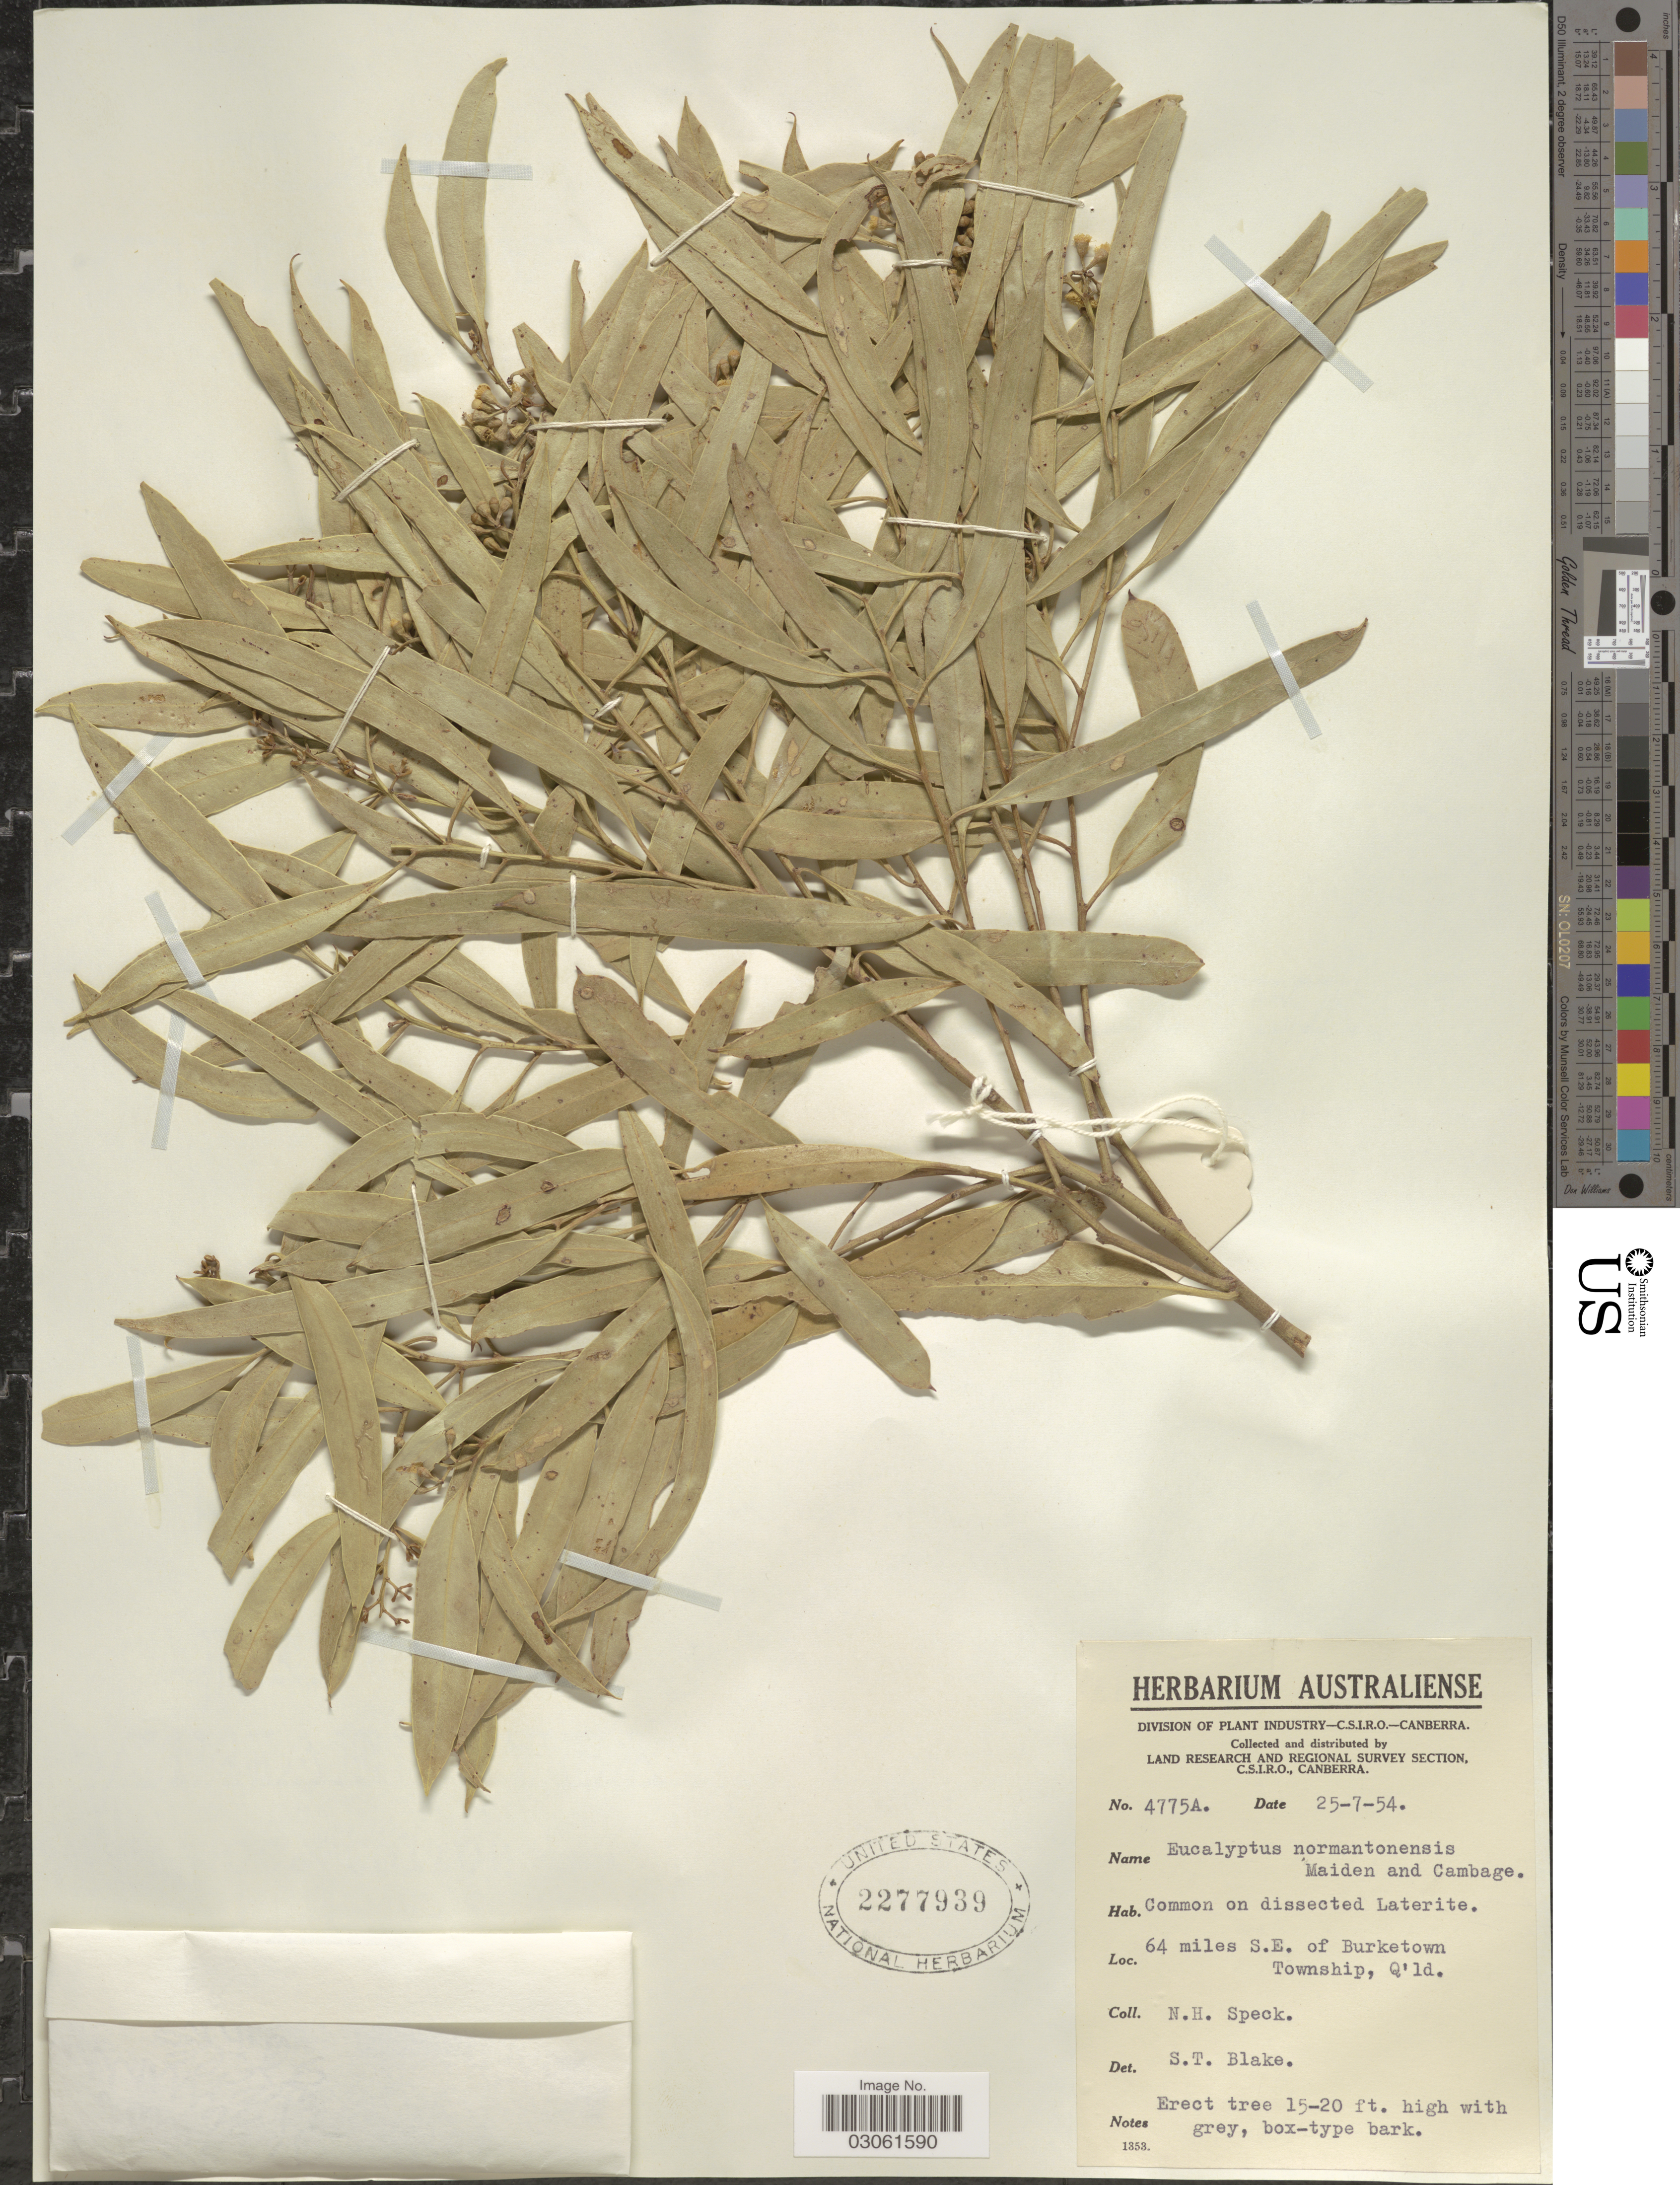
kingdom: Plantae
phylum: Tracheophyta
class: Magnoliopsida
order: Myrtales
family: Myrtaceae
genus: Eucalyptus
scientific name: Eucalyptus normantonensis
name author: Maiden & Cambage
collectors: N. Speck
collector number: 4775A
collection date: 1954-07-25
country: Australia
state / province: Queensland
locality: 64 miles S. E. of Burketown Township, Q'ld.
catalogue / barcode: US 2277939